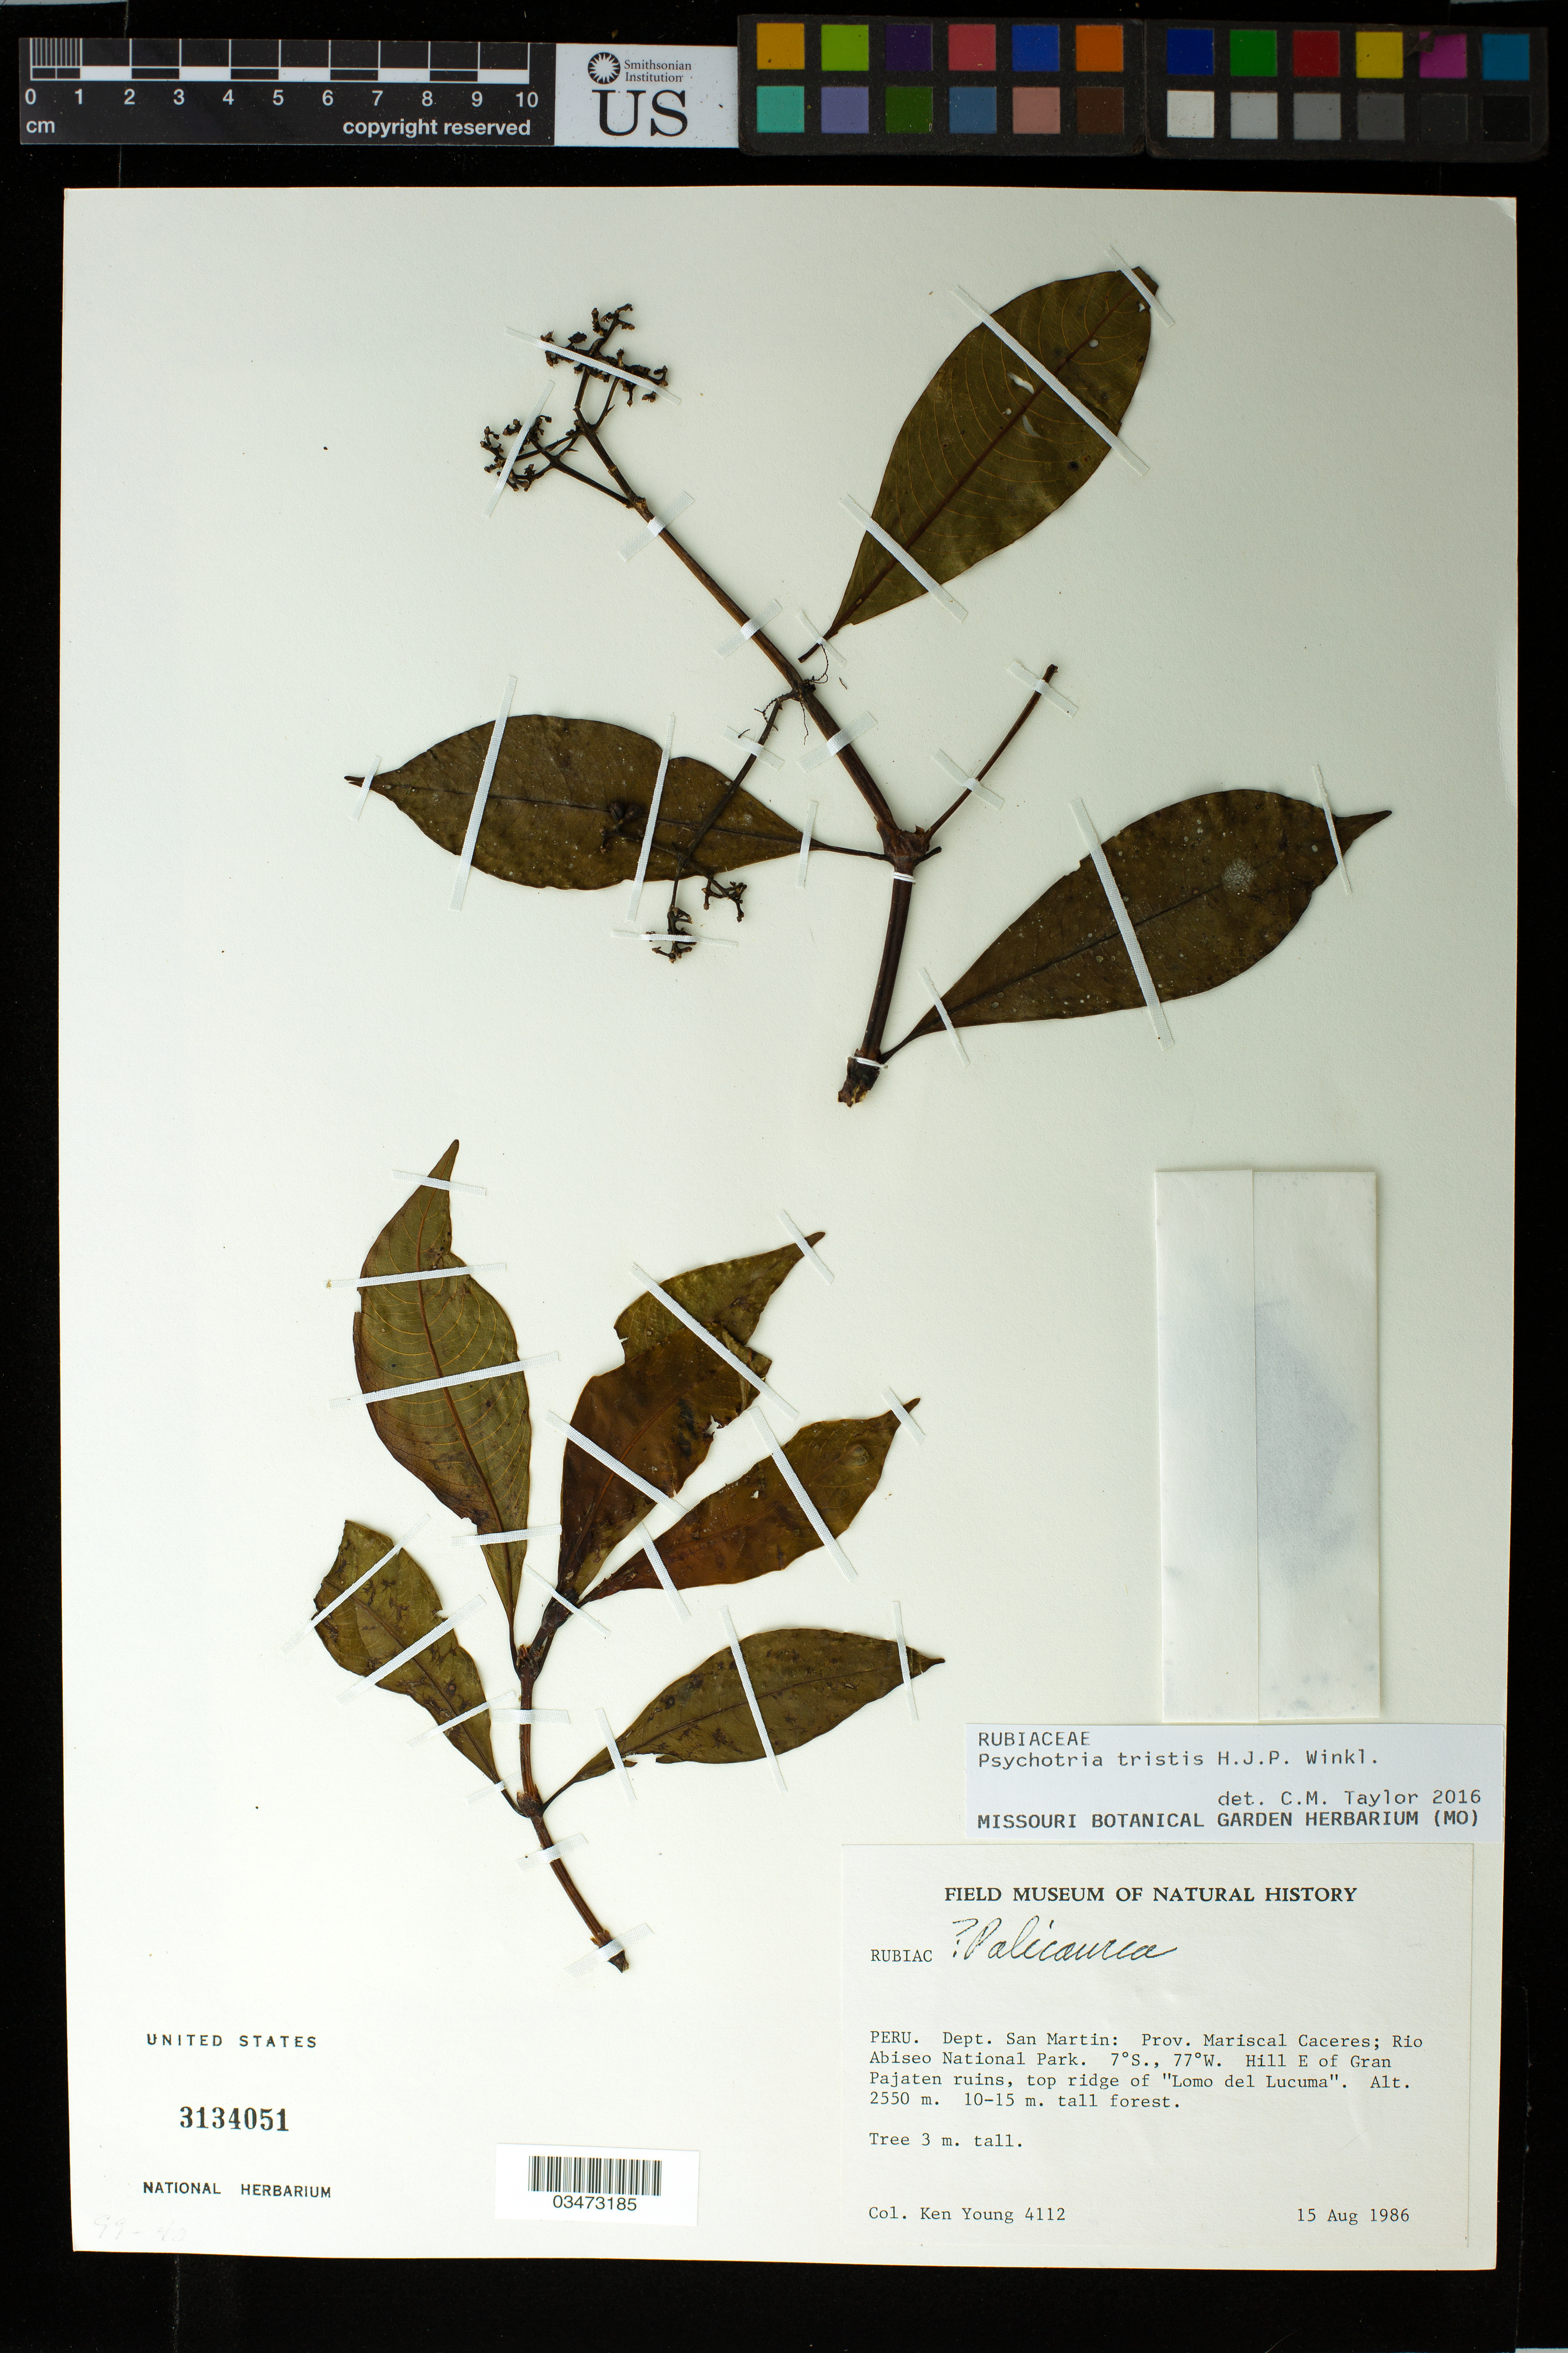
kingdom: Plantae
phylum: Tracheophyta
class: Magnoliopsida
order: Gentianales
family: Rubiaceae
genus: Psychotria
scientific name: Psychotria tristis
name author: H.J.P. Winkl.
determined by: Taylor, Charlotte M.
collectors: K. Young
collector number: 4112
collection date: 1986-08-15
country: Peru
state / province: San Martín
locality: Prov. Mariscal Caceres, Rio Abiseo National Park, Hill E of Gran Pajatan ruins, top ridge of "Lomo del Lucuma".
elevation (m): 2550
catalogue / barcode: US 3134051